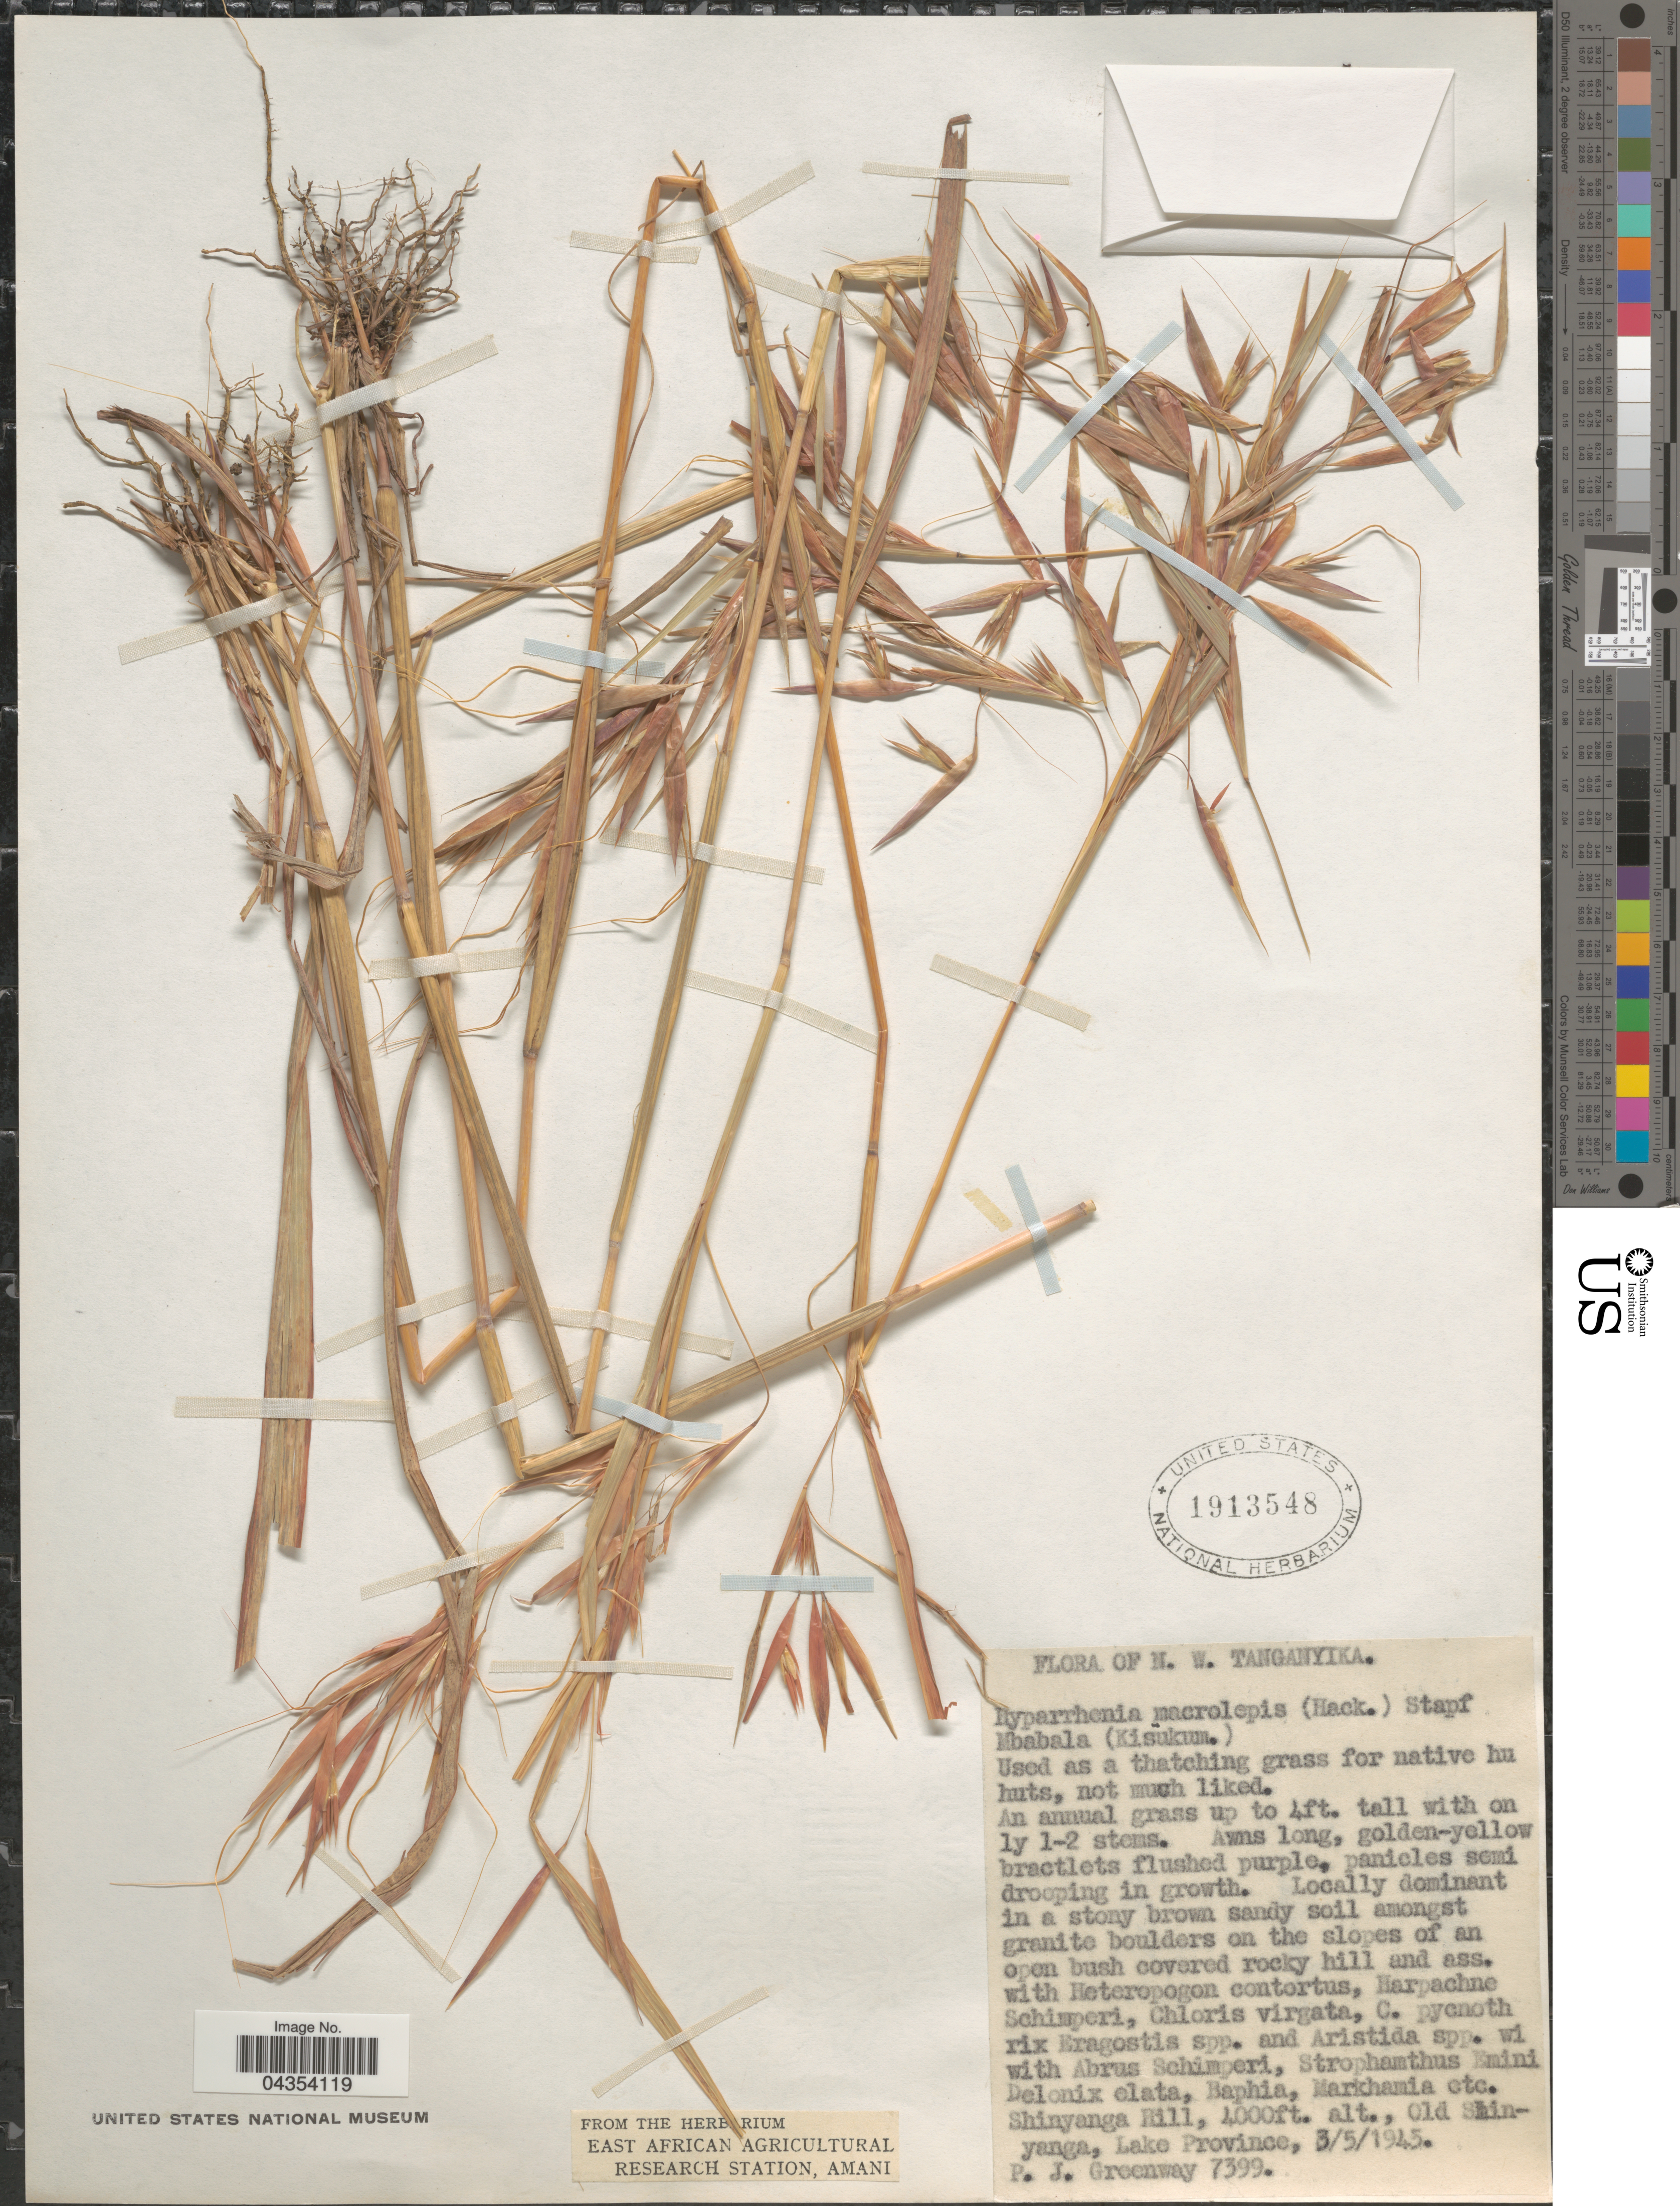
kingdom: Plantae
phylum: Tracheophyta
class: Liliopsida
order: Poales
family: Poaceae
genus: Hyperthelia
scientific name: Hyperthelia dissoluta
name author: (Nees ex Steud.) Clayton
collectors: P. J. Greenway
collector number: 7399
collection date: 1945-05-03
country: Tanzania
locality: N.W. Tanganyika. Shinyanga hill. Old Shinyanga, Lake Province.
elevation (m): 1219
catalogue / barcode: US 1913548